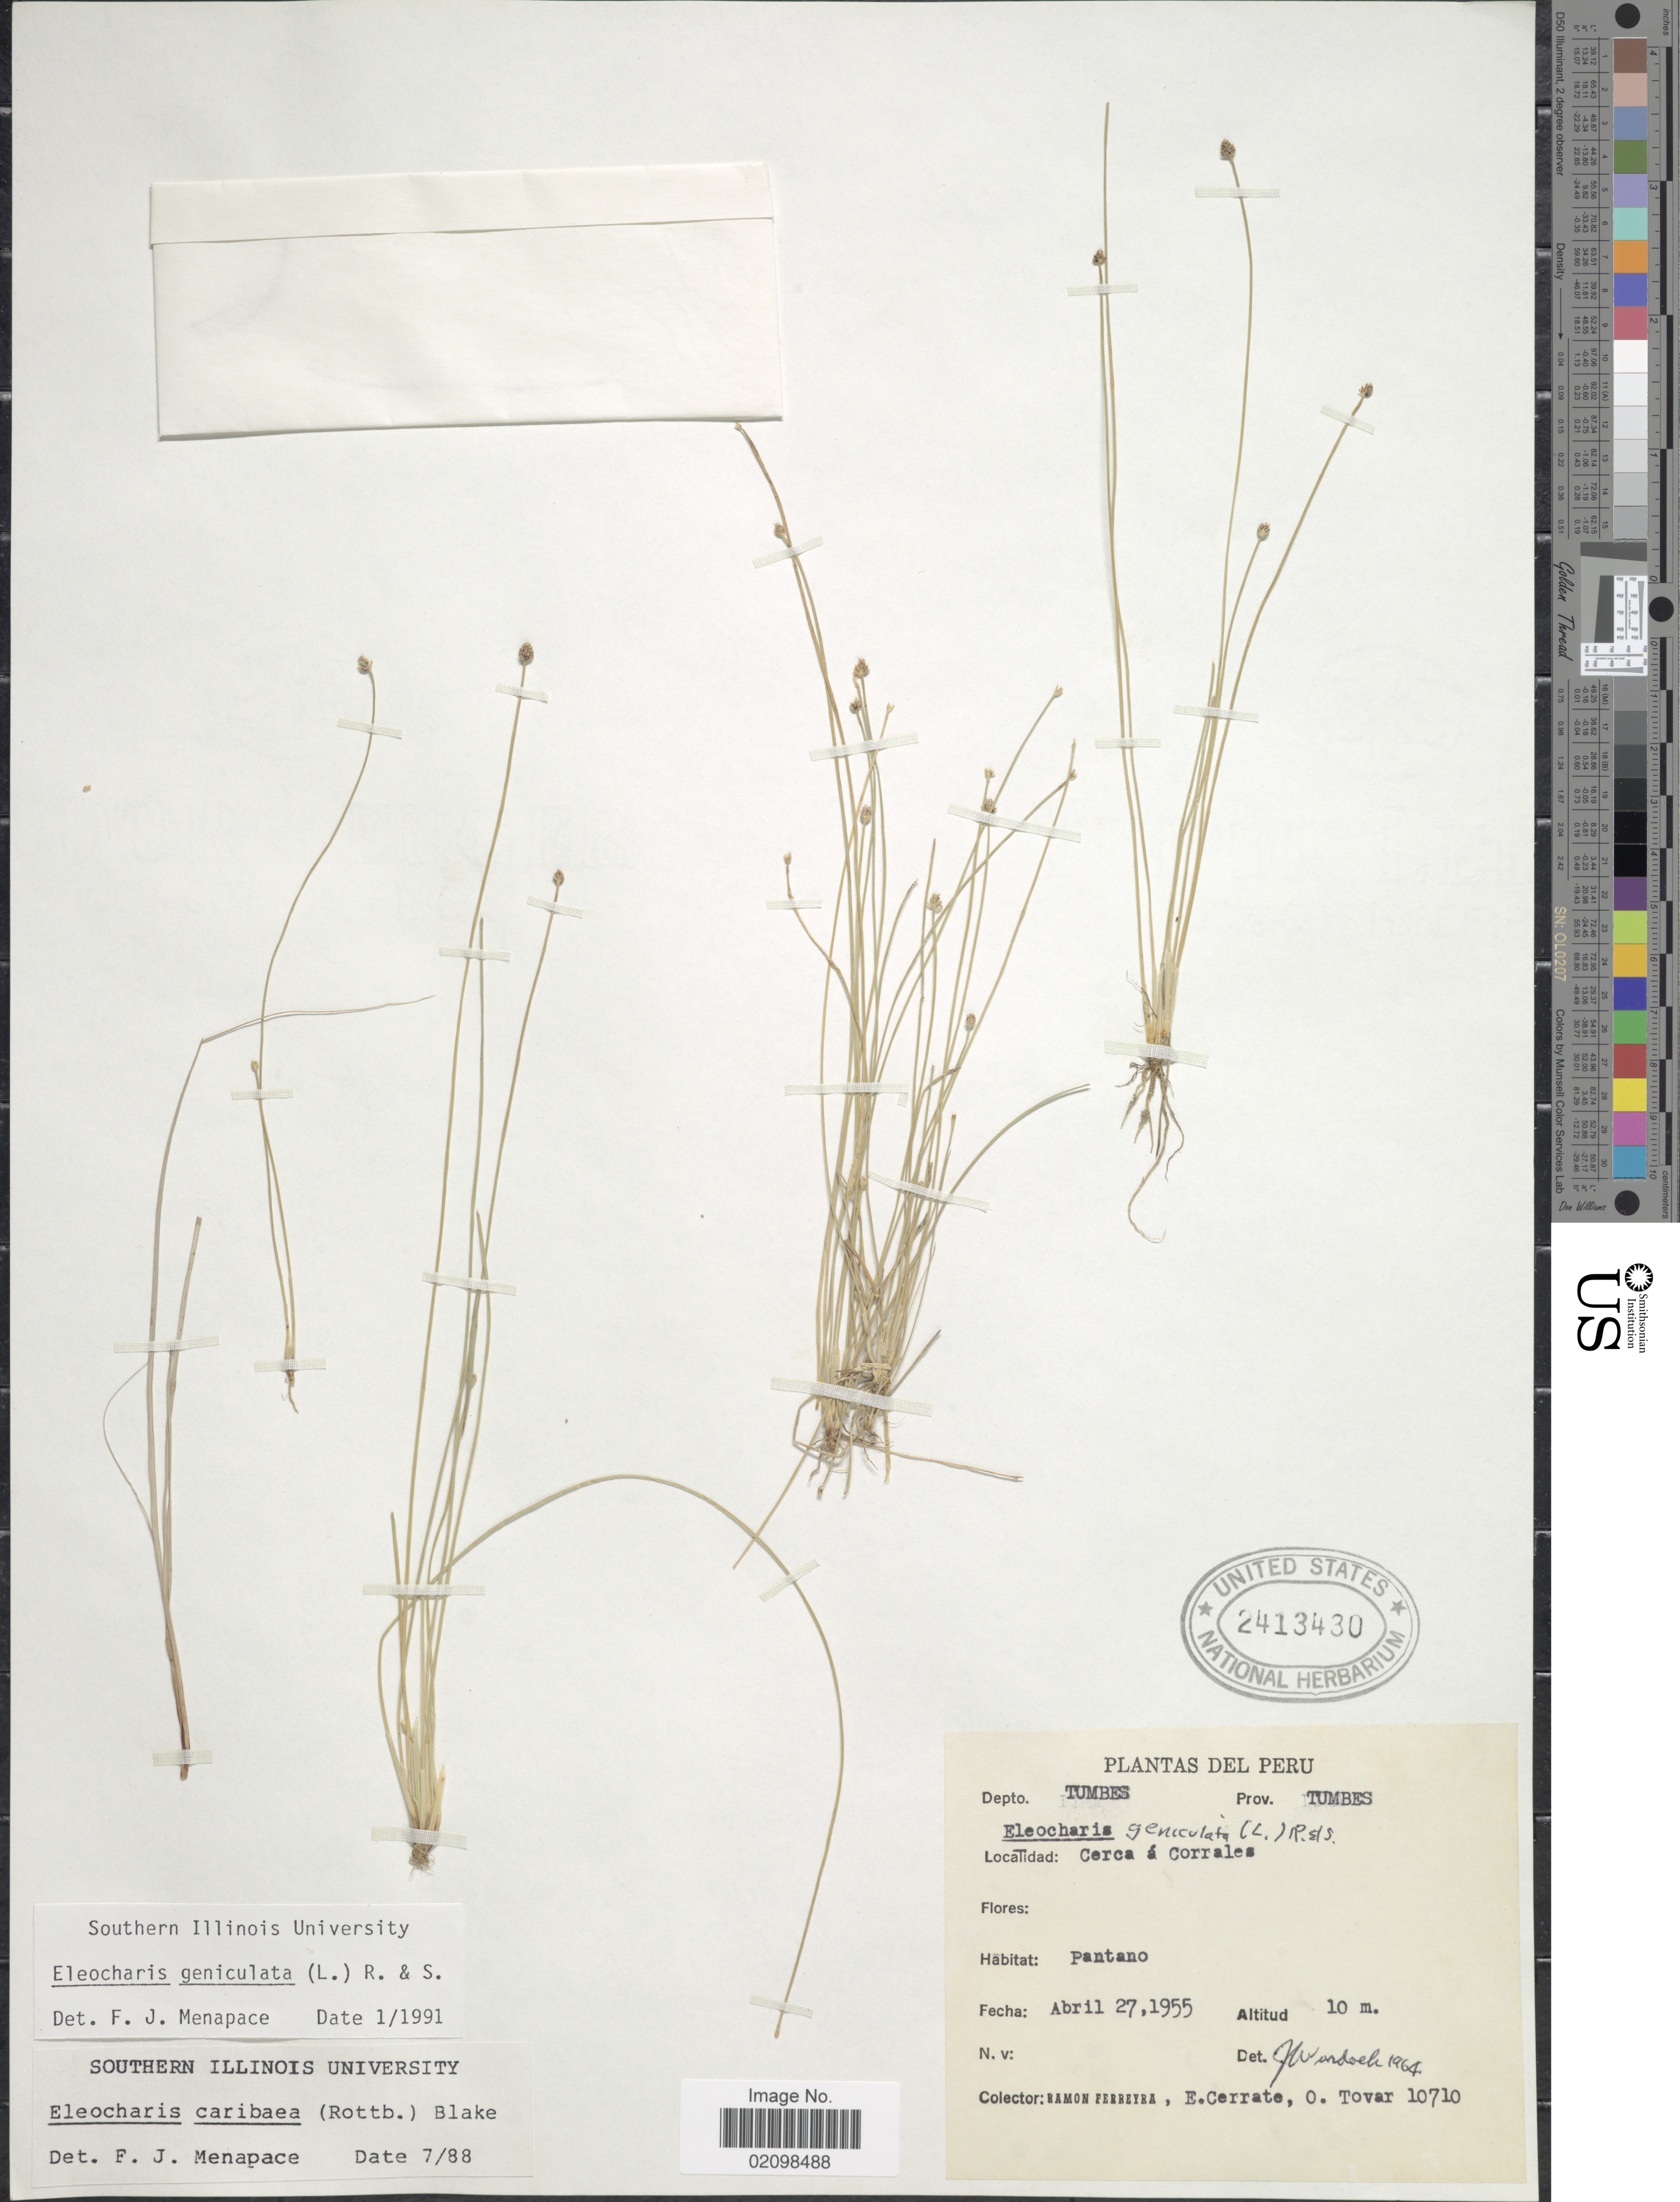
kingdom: Plantae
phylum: Tracheophyta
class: Liliopsida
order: Poales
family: Cyperaceae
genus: Eleocharis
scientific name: Eleocharis geniculata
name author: (L.) Roem. & Schult.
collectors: R. A. Ferreyra, E. Cerrate & Ó. Tovar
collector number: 10710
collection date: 1955-04-27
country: Peru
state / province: Tumbes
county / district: Tumbes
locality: Prov. Tumbes. Cerca á Corrales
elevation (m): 10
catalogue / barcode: US 2413430